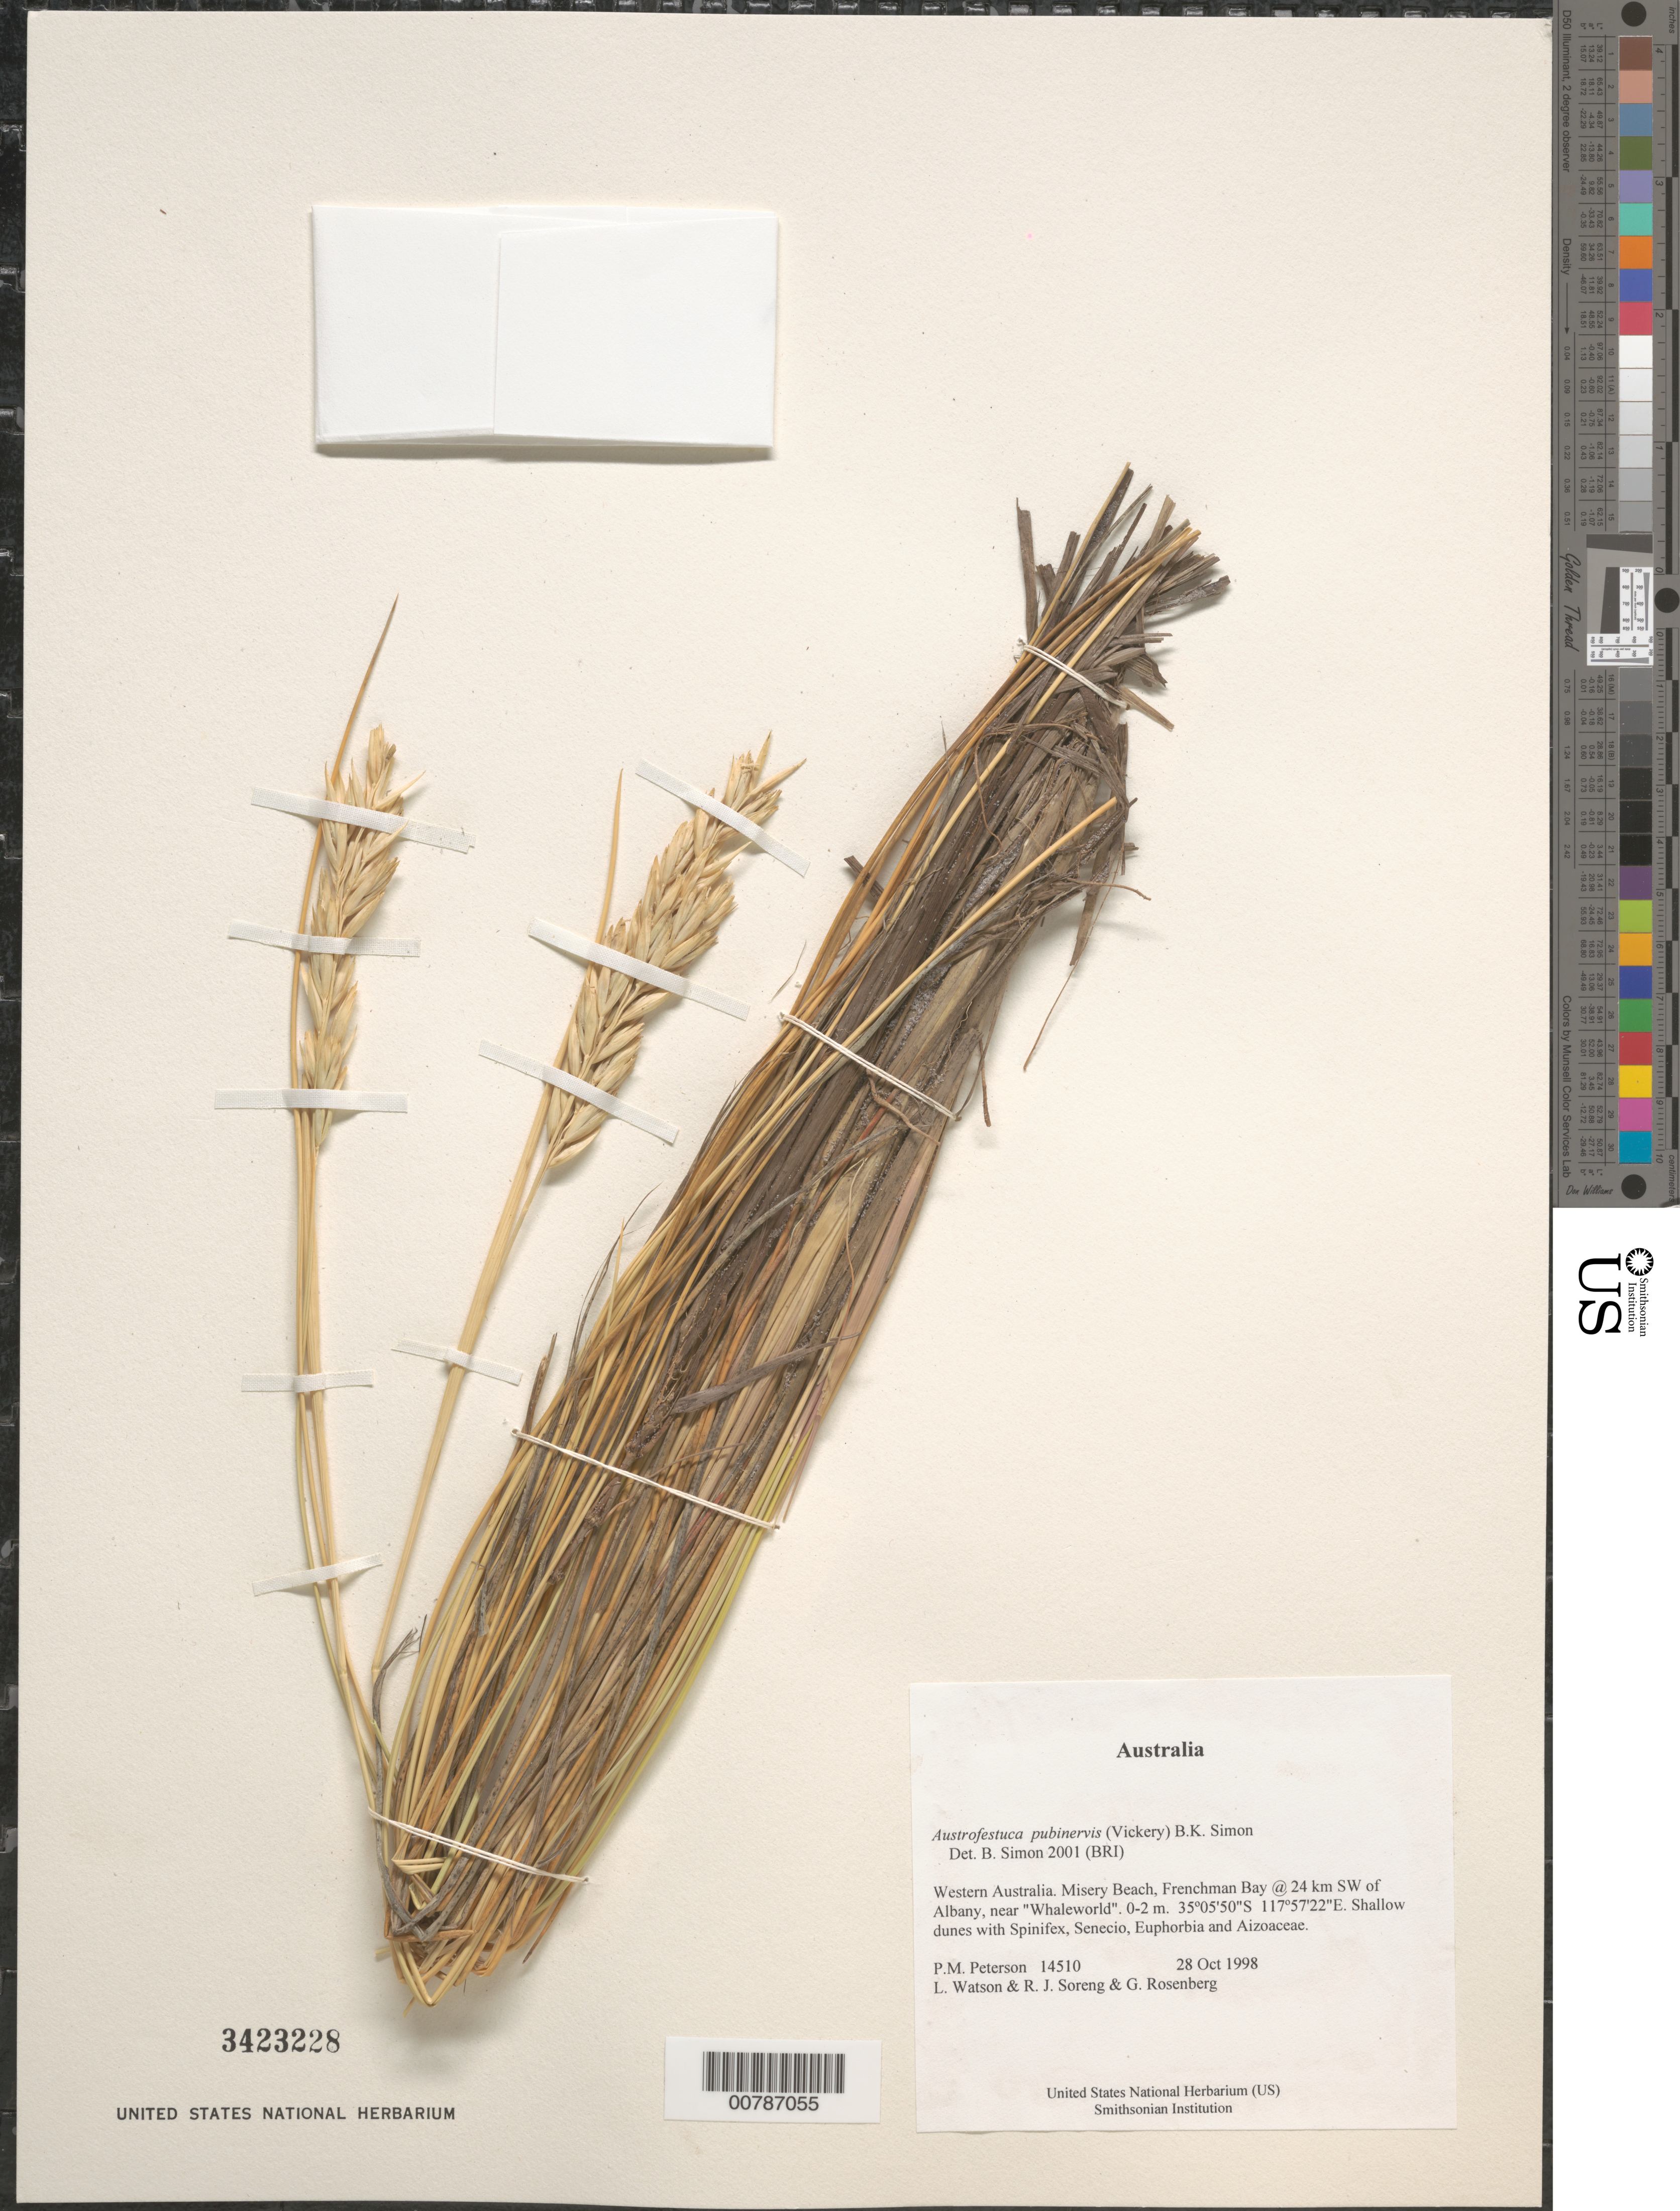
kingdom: Plantae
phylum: Tracheophyta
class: Liliopsida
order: Poales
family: Poaceae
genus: Poa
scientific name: Poa pubinervis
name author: (Vickery) S.W.L. Jacobs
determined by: Soreng, Robert J., Research Associate (BOT), Smithsonian Institution - National Museum of Natural History (UNITED STATES)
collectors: P. M. Peterson, L. Watson, R. J. Soreng & G. Rosenberg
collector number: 14510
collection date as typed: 28 Oct 1998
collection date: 1998-10-28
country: Australia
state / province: Western Australia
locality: Misery Beach, Frenchman Bay @ 24 km SW of Albany, near "Whaleworld".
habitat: Shallow dunes with Spinifex, Senecio, Euphorbia and Aizoaceae.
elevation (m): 0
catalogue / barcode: US 3423228